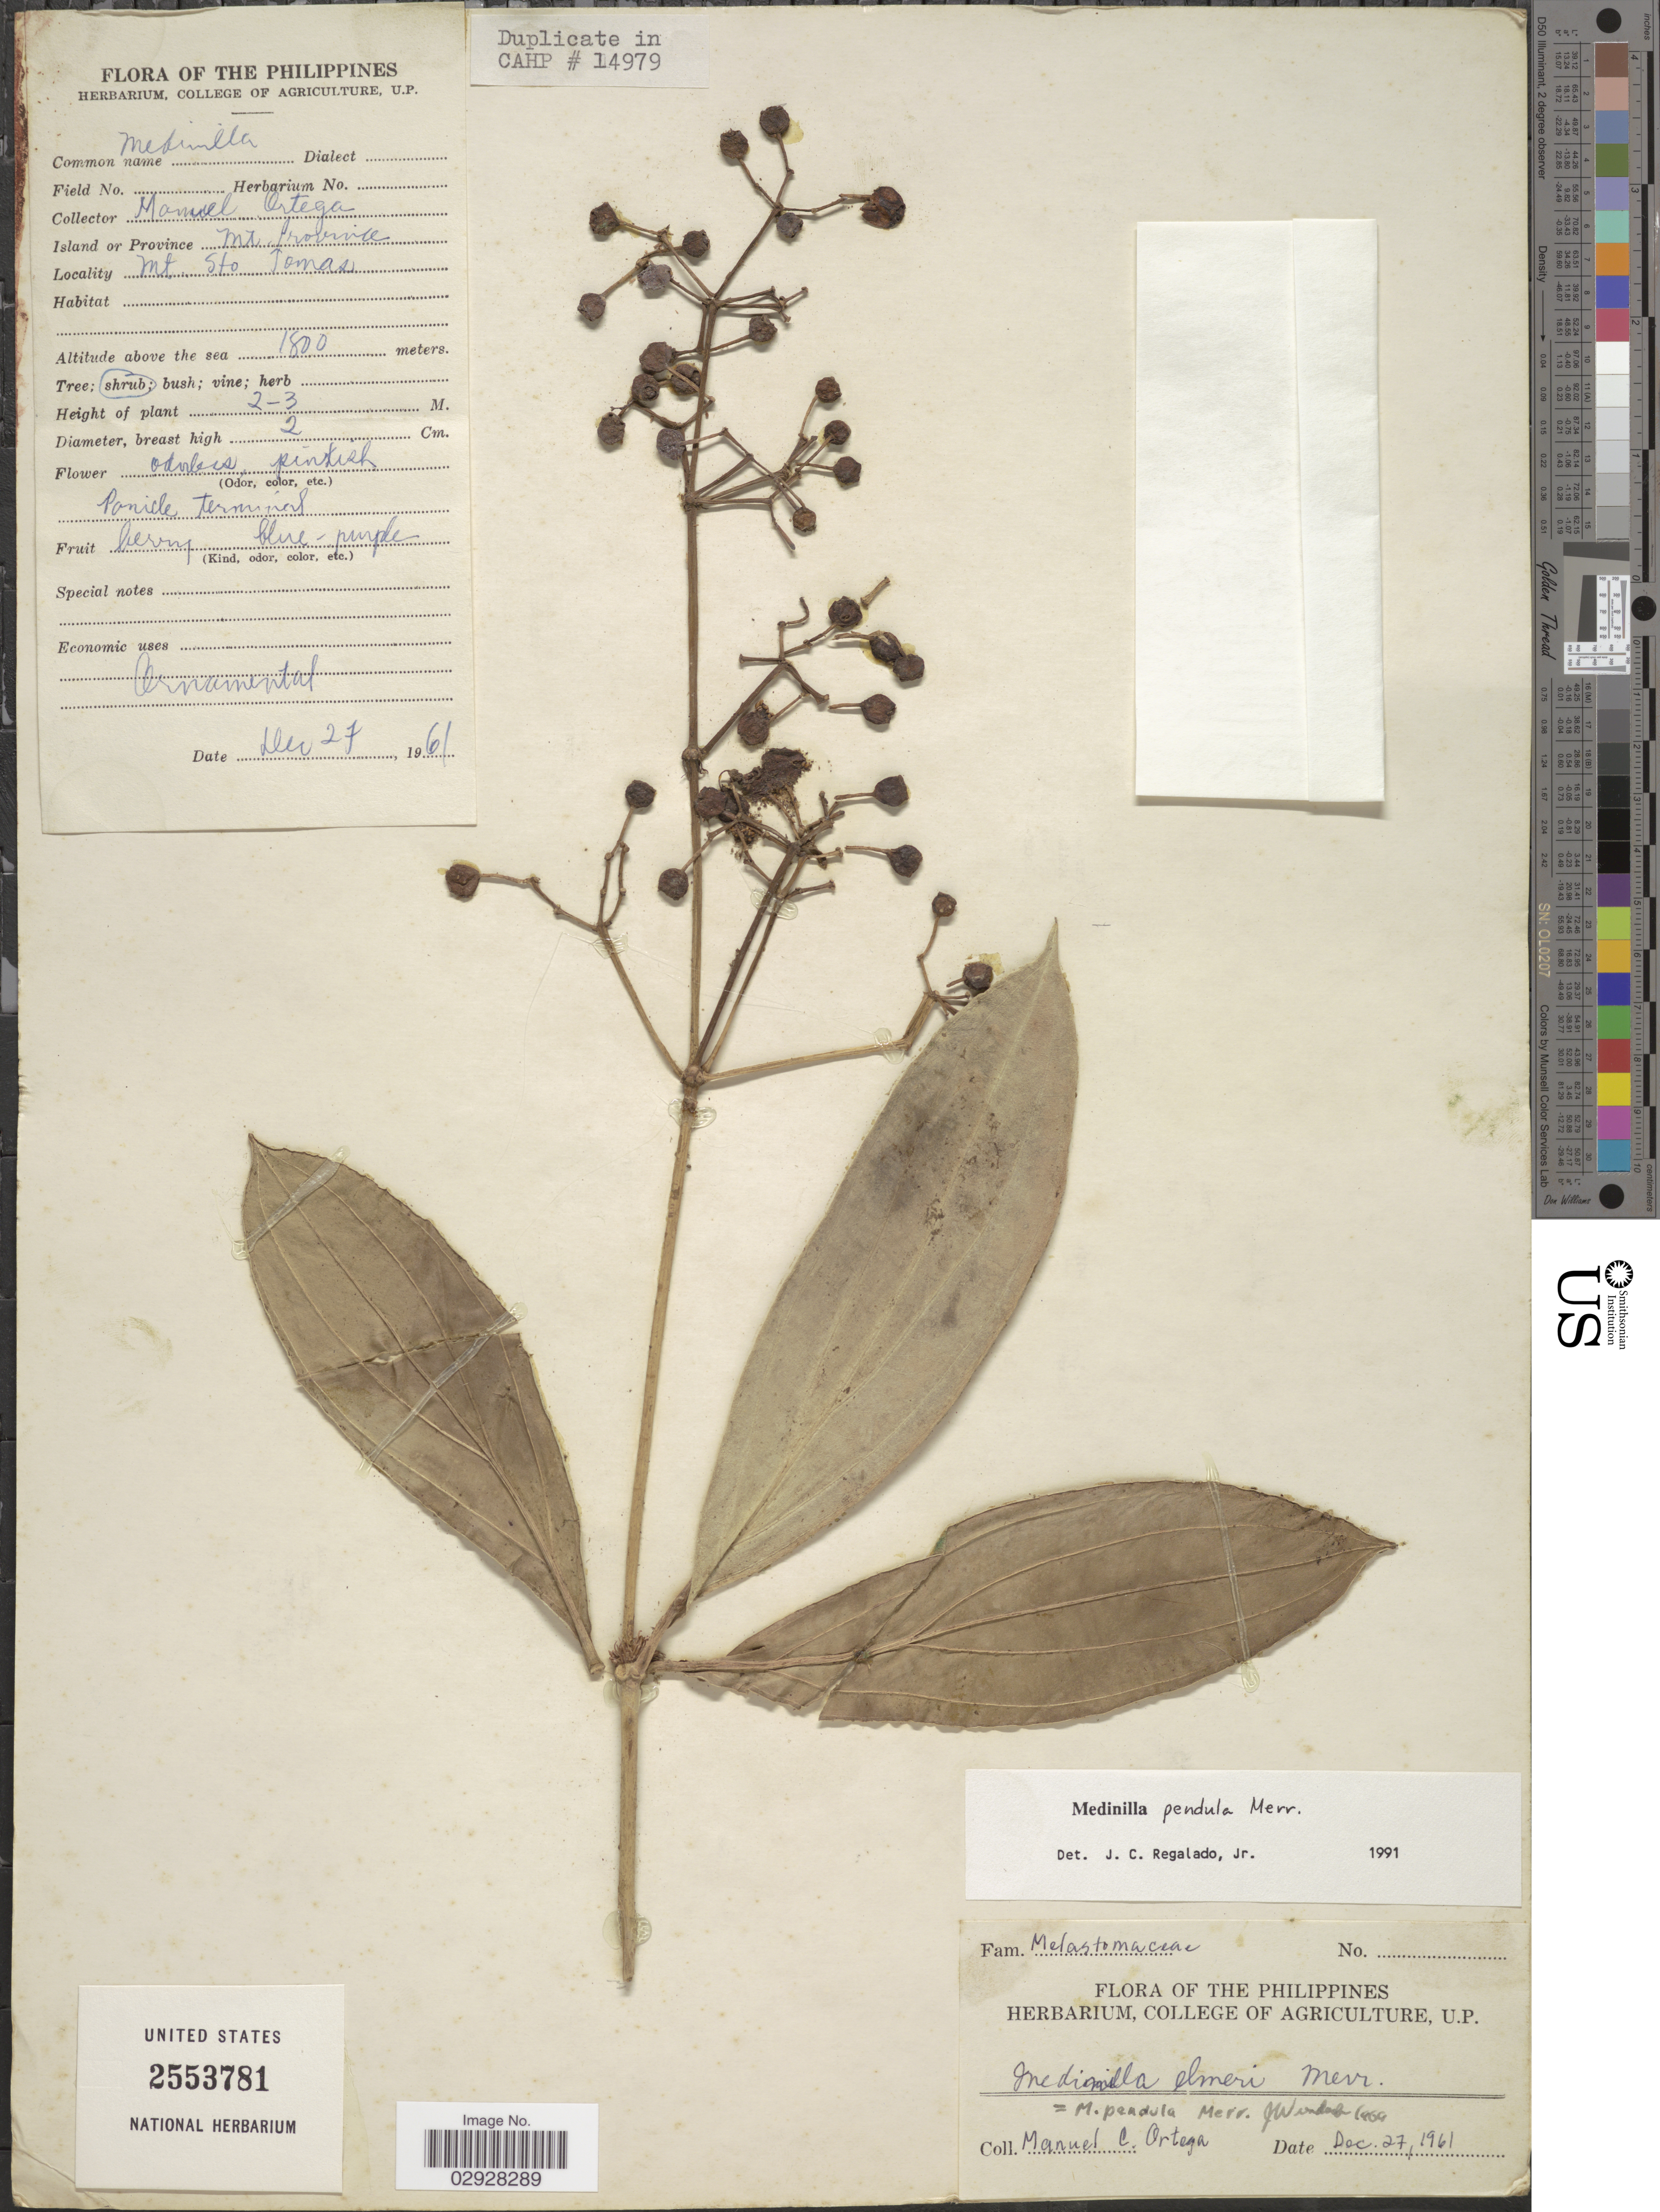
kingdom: Plantae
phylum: Tracheophyta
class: Magnoliopsida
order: Myrtales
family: Melastomataceae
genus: Medinilla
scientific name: Medinilla pendula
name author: Merr.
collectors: M. Ortega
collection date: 1961-12-27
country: Philippines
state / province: Cordillera (Administrative Region)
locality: Island or Province Mt. Province. Mt. Sto. Tomas.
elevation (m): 1800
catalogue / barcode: US 2553781